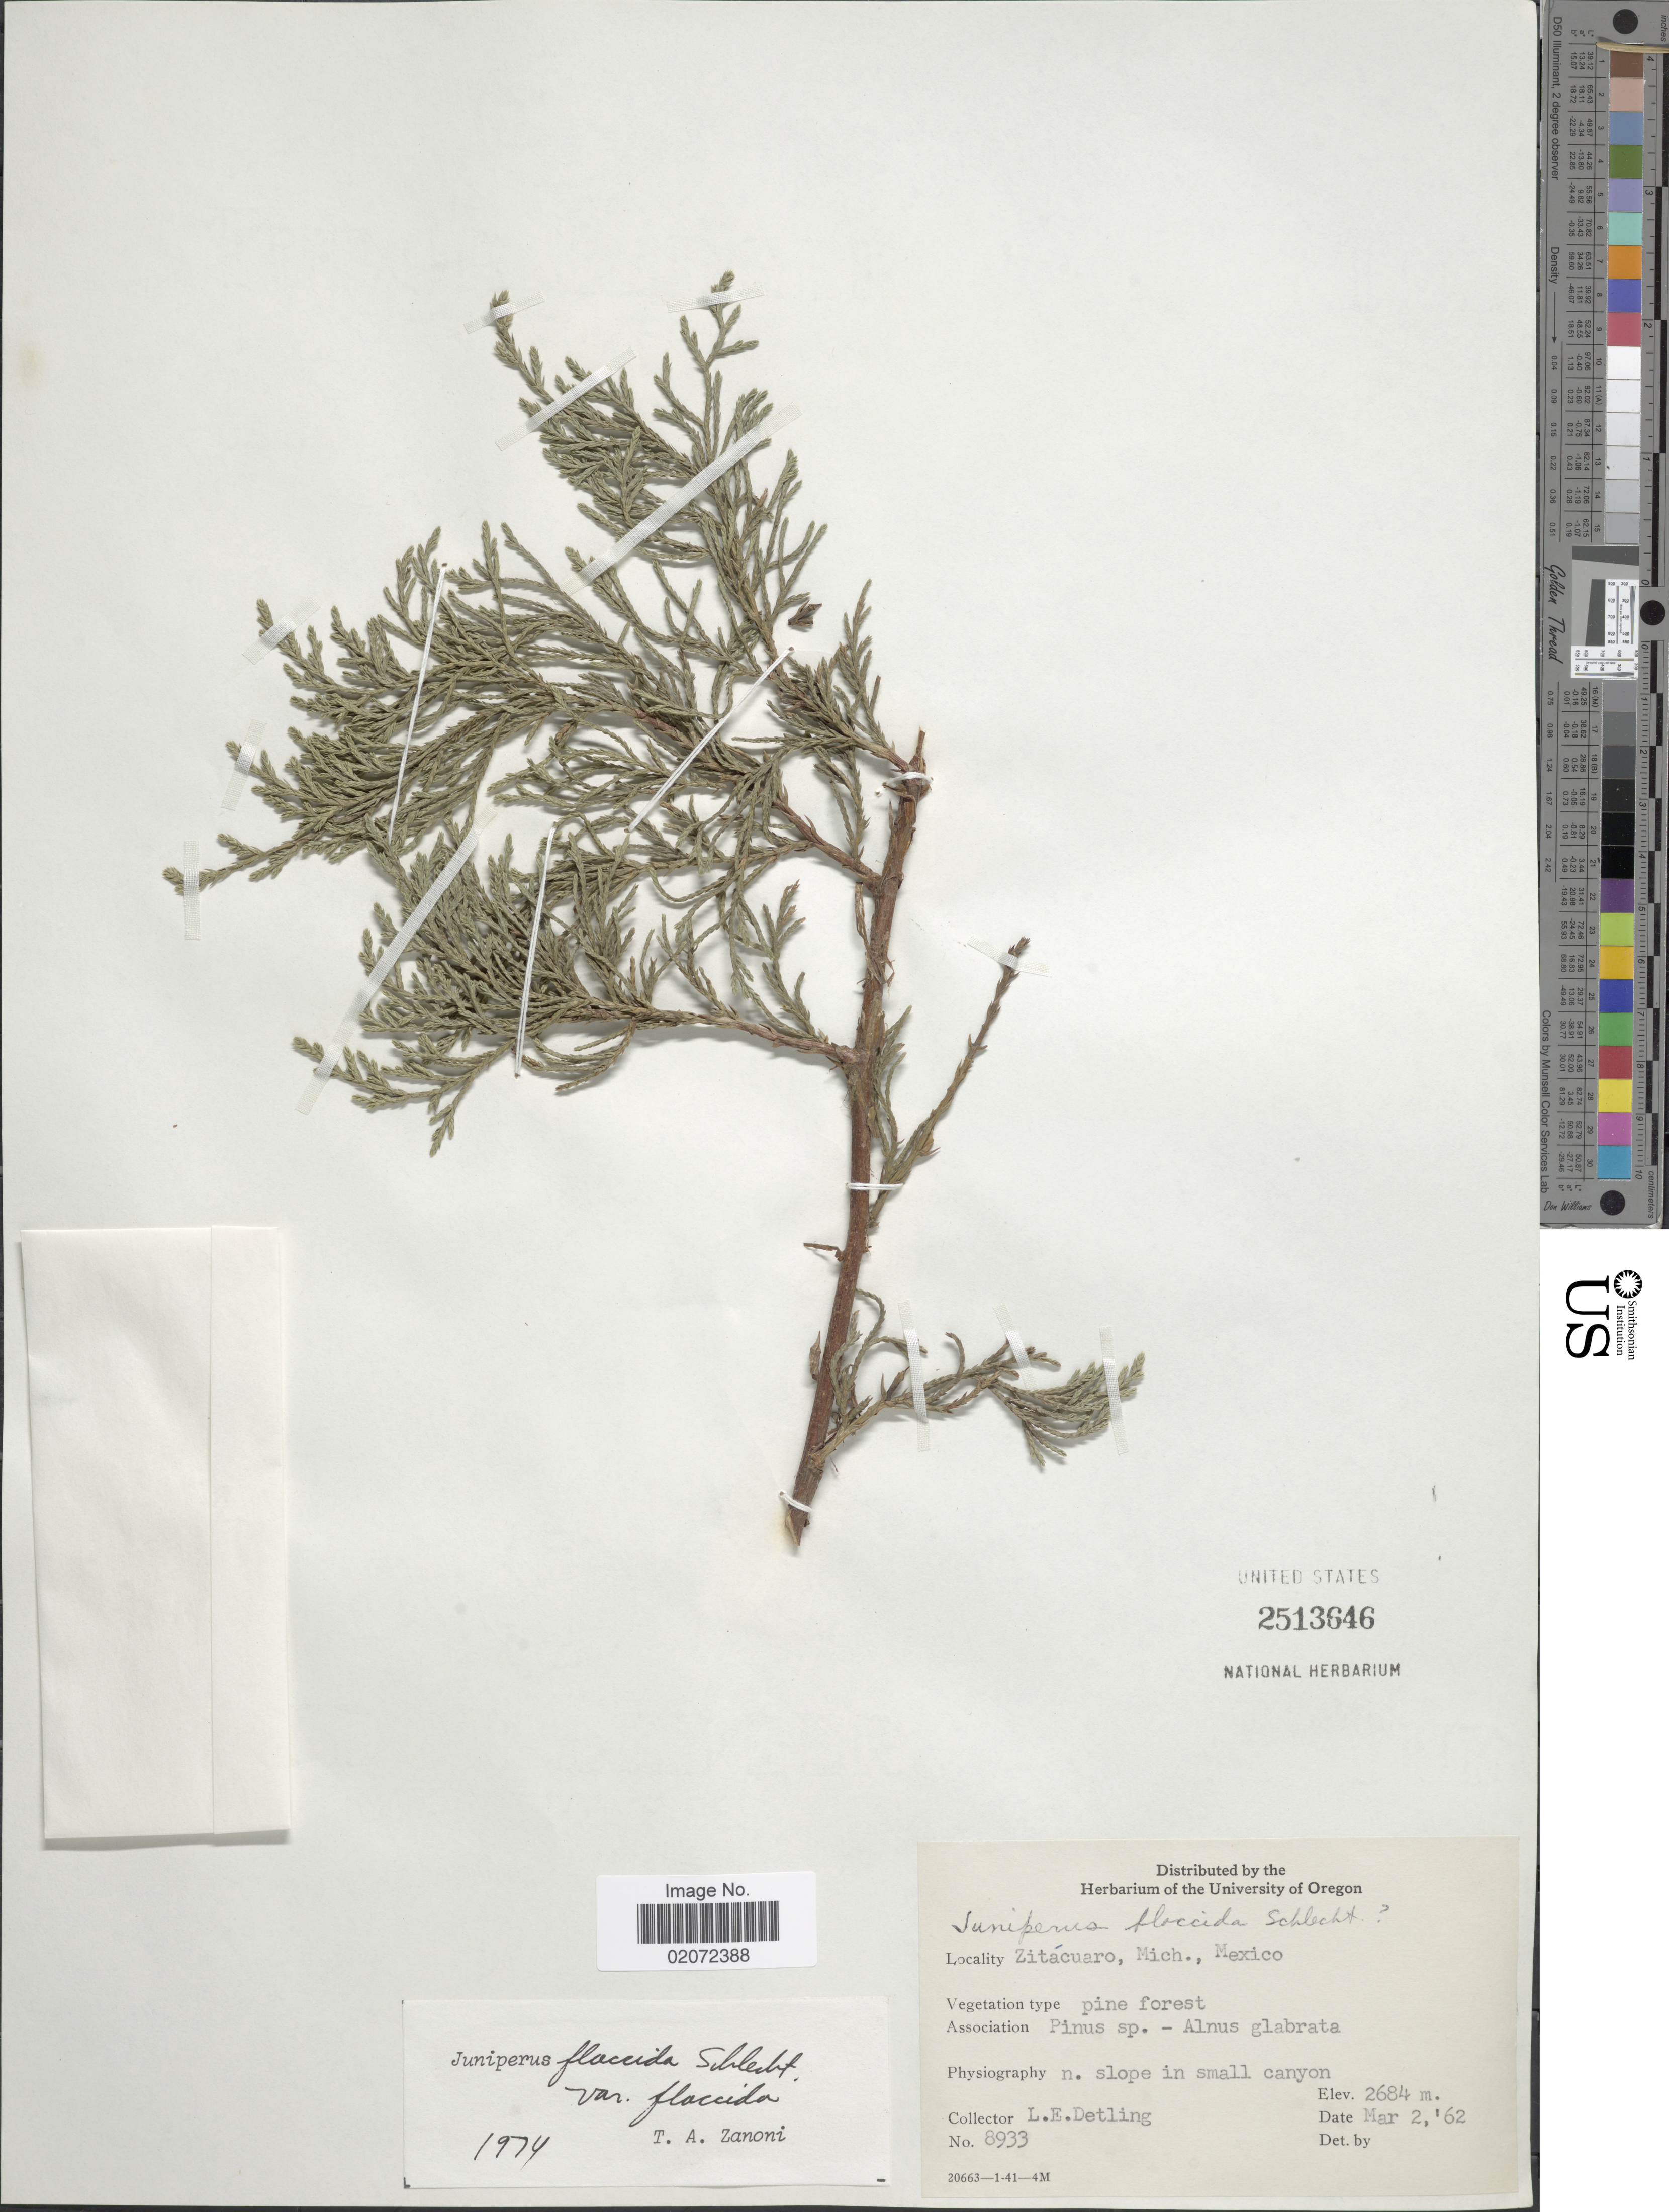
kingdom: Plantae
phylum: Tracheophyta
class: Pinopsida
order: Pinales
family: Cupressaceae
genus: Juniperus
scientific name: Juniperus flaccida var. flaccida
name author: Schltdl.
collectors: L. E. Detling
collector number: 8933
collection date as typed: Transcribed d/m/y: 2/3/62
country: Mexico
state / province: Michoacán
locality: Zitácuaro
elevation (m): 2684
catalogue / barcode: US 2513646